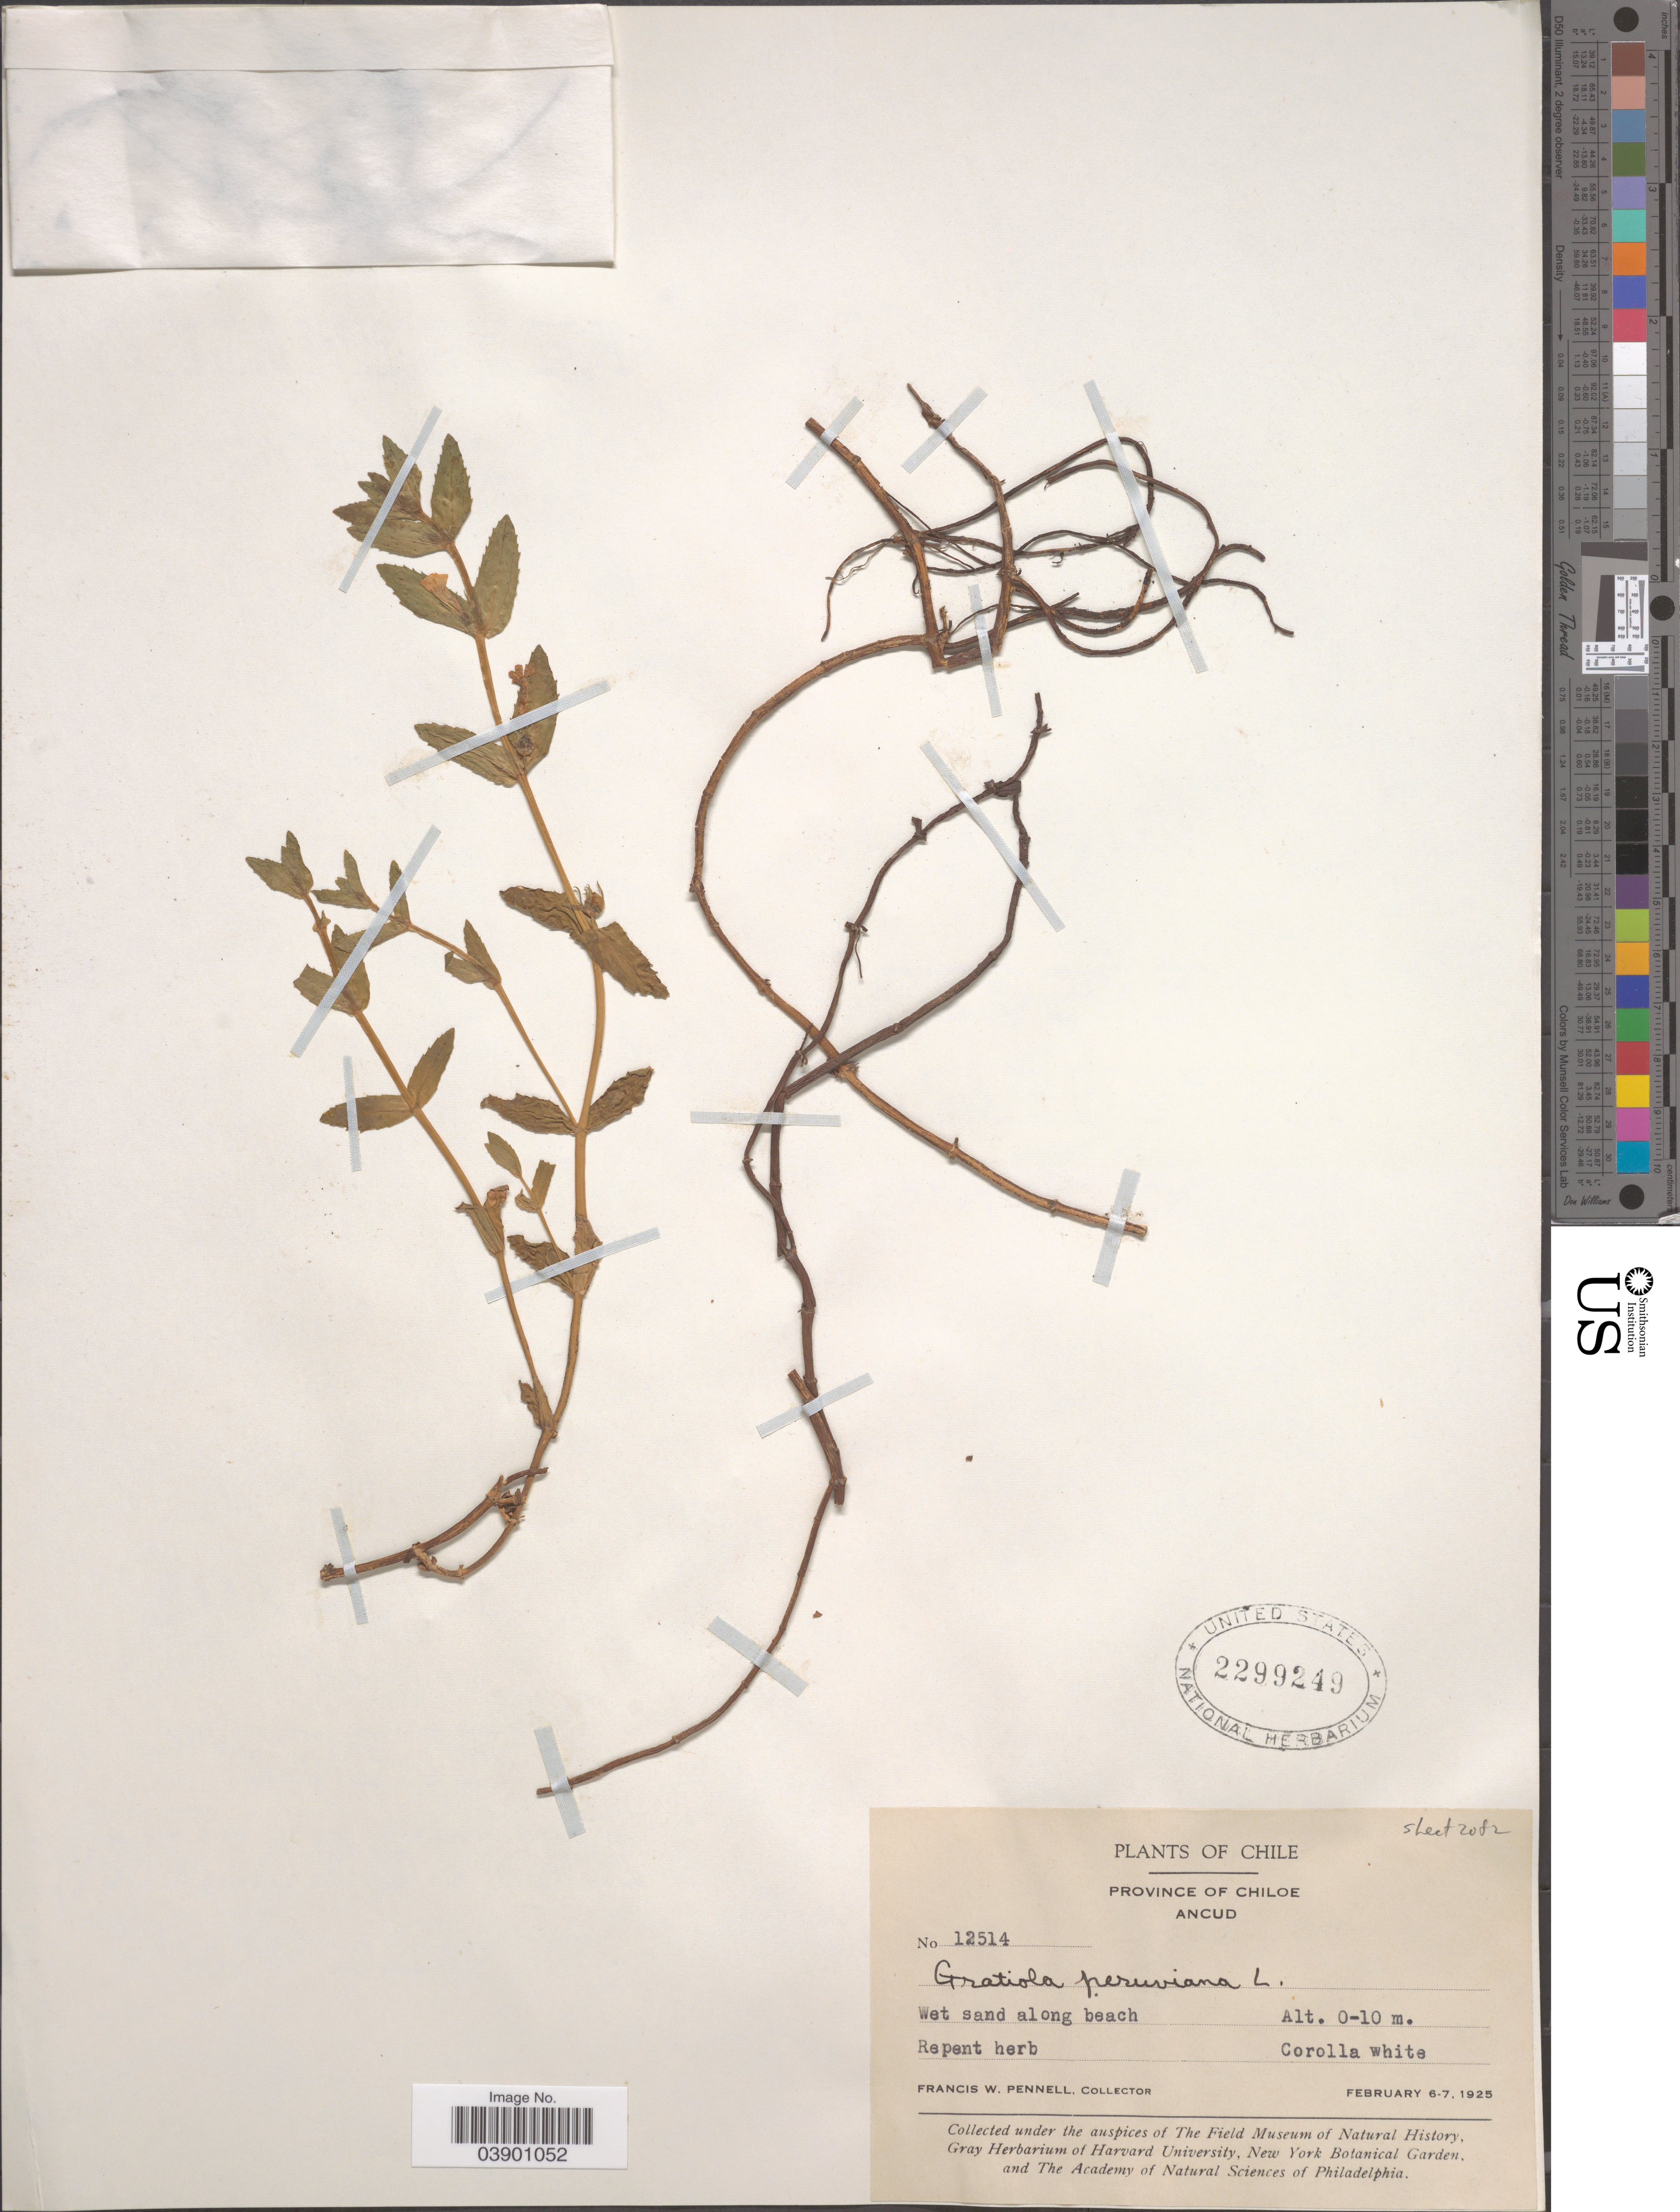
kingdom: Plantae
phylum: Tracheophyta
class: Magnoliopsida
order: Lamiales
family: Plantaginaceae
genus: Gratiola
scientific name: Gratiola peruviana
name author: L.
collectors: F. W. Pennell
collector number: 12514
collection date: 1925-02-06/1925-02-07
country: Chile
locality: Province of Chiloe. Ancud.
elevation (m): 0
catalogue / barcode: US 2299249